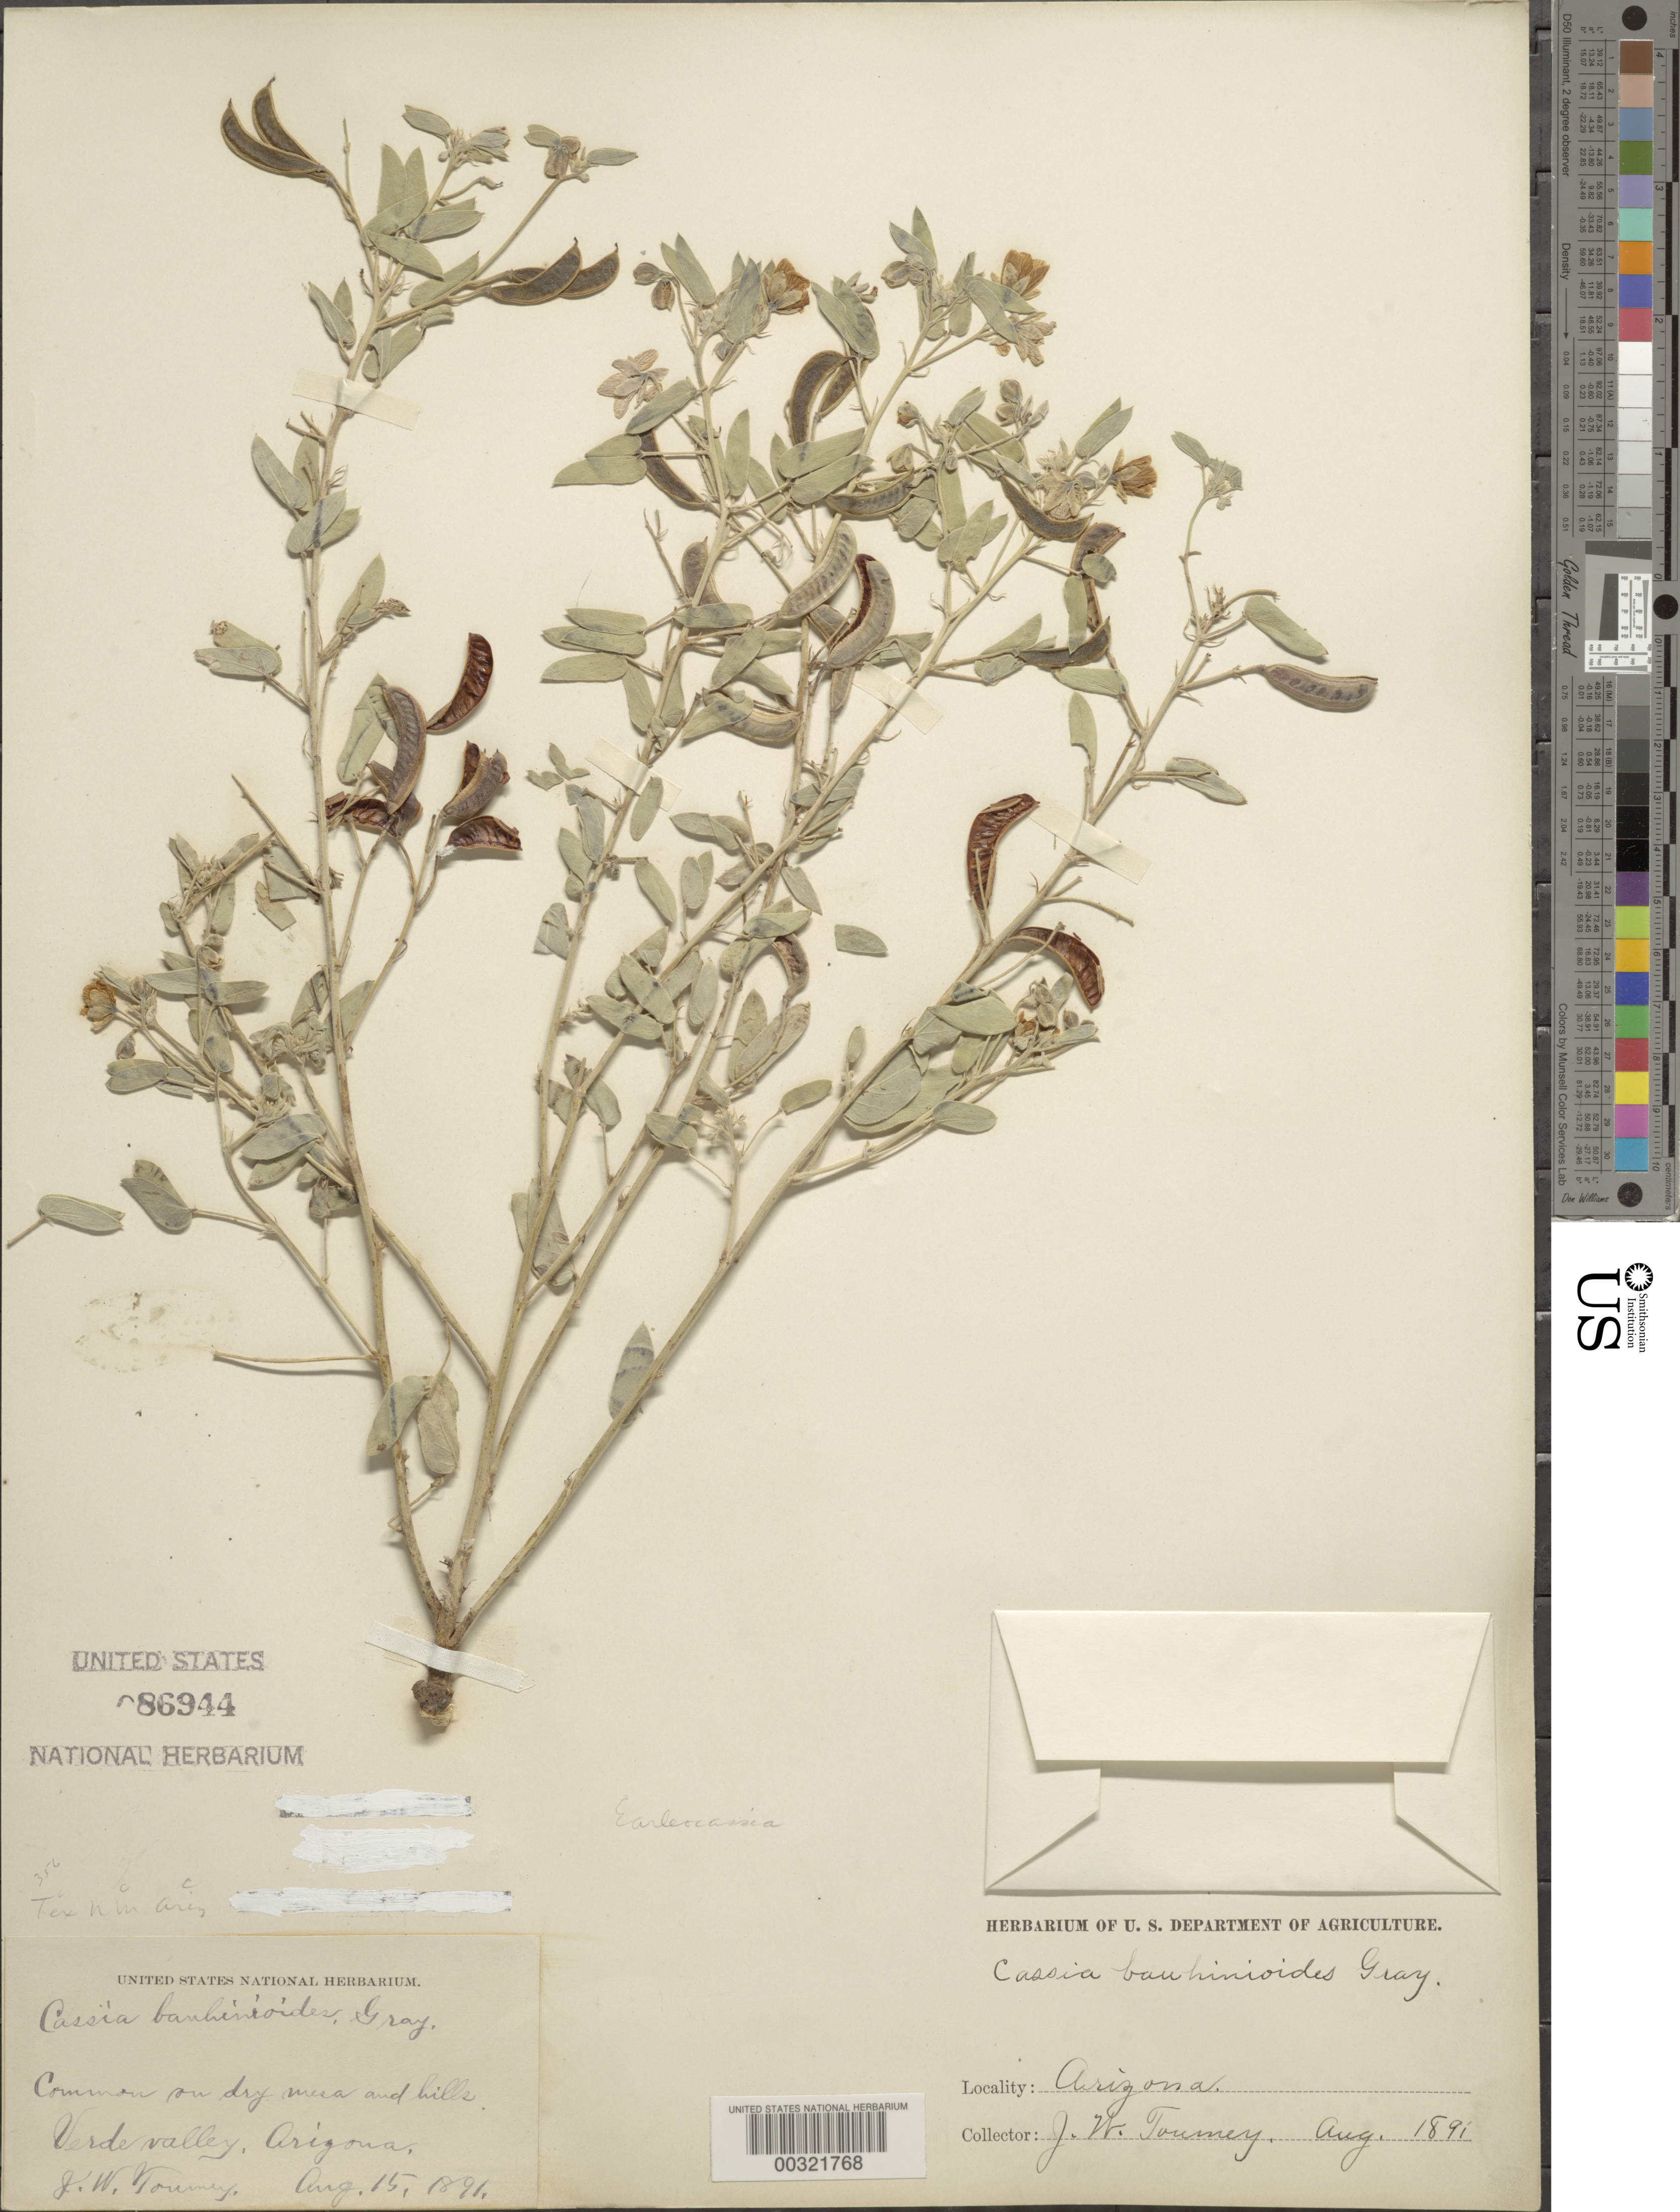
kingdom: Plantae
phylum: Tracheophyta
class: Magnoliopsida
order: Fabales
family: Fabaceae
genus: Senna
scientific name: Senna bauhinioides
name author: (A. Gray) H.S. Irwin & Barneby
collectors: J. W. Toumey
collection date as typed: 15 Aug 1891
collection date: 1891-08-15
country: United States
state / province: Arizona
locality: Verde valley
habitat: Dry mesa and hills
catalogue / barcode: US 86944